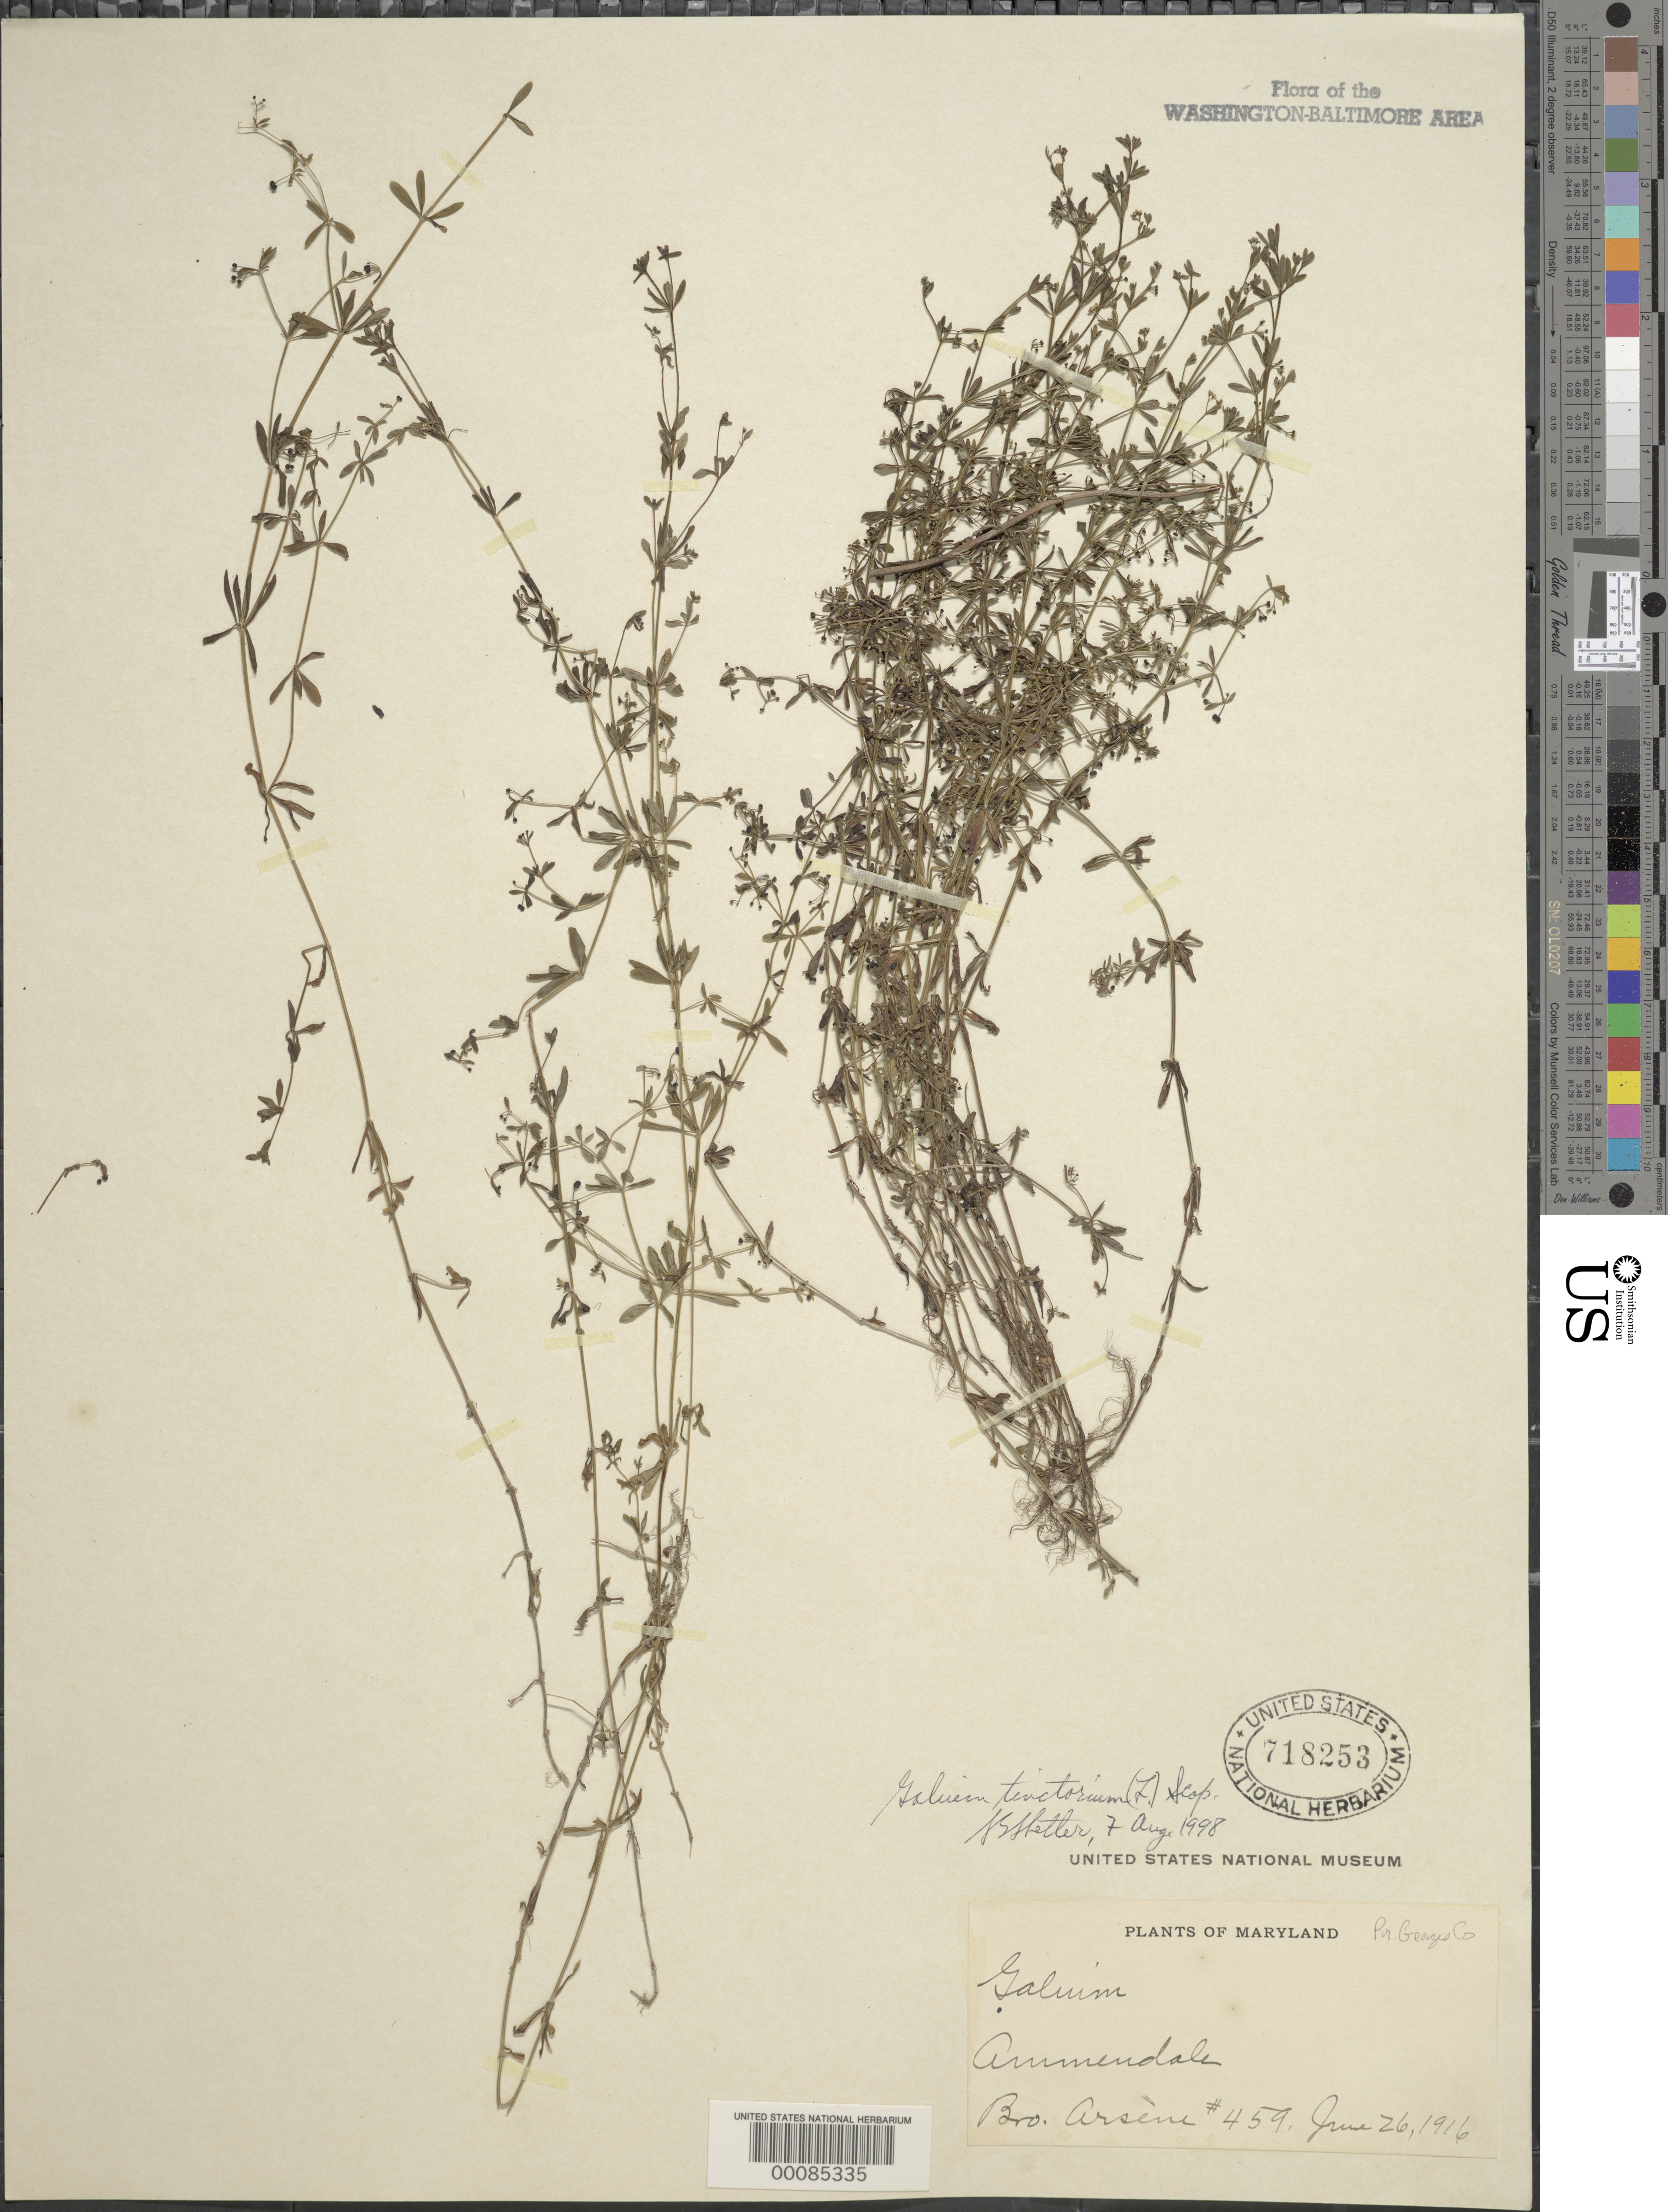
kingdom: Plantae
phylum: Tracheophyta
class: Magnoliopsida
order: Gentianales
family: Rubiaceae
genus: Galium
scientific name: Galium tinctorium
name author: (L.) Scop.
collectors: Bro. G. Arsène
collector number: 459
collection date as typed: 26 Jun 1916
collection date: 1916-06-26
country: United States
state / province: Maryland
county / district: Prince George's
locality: Ammendale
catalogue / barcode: US 718253